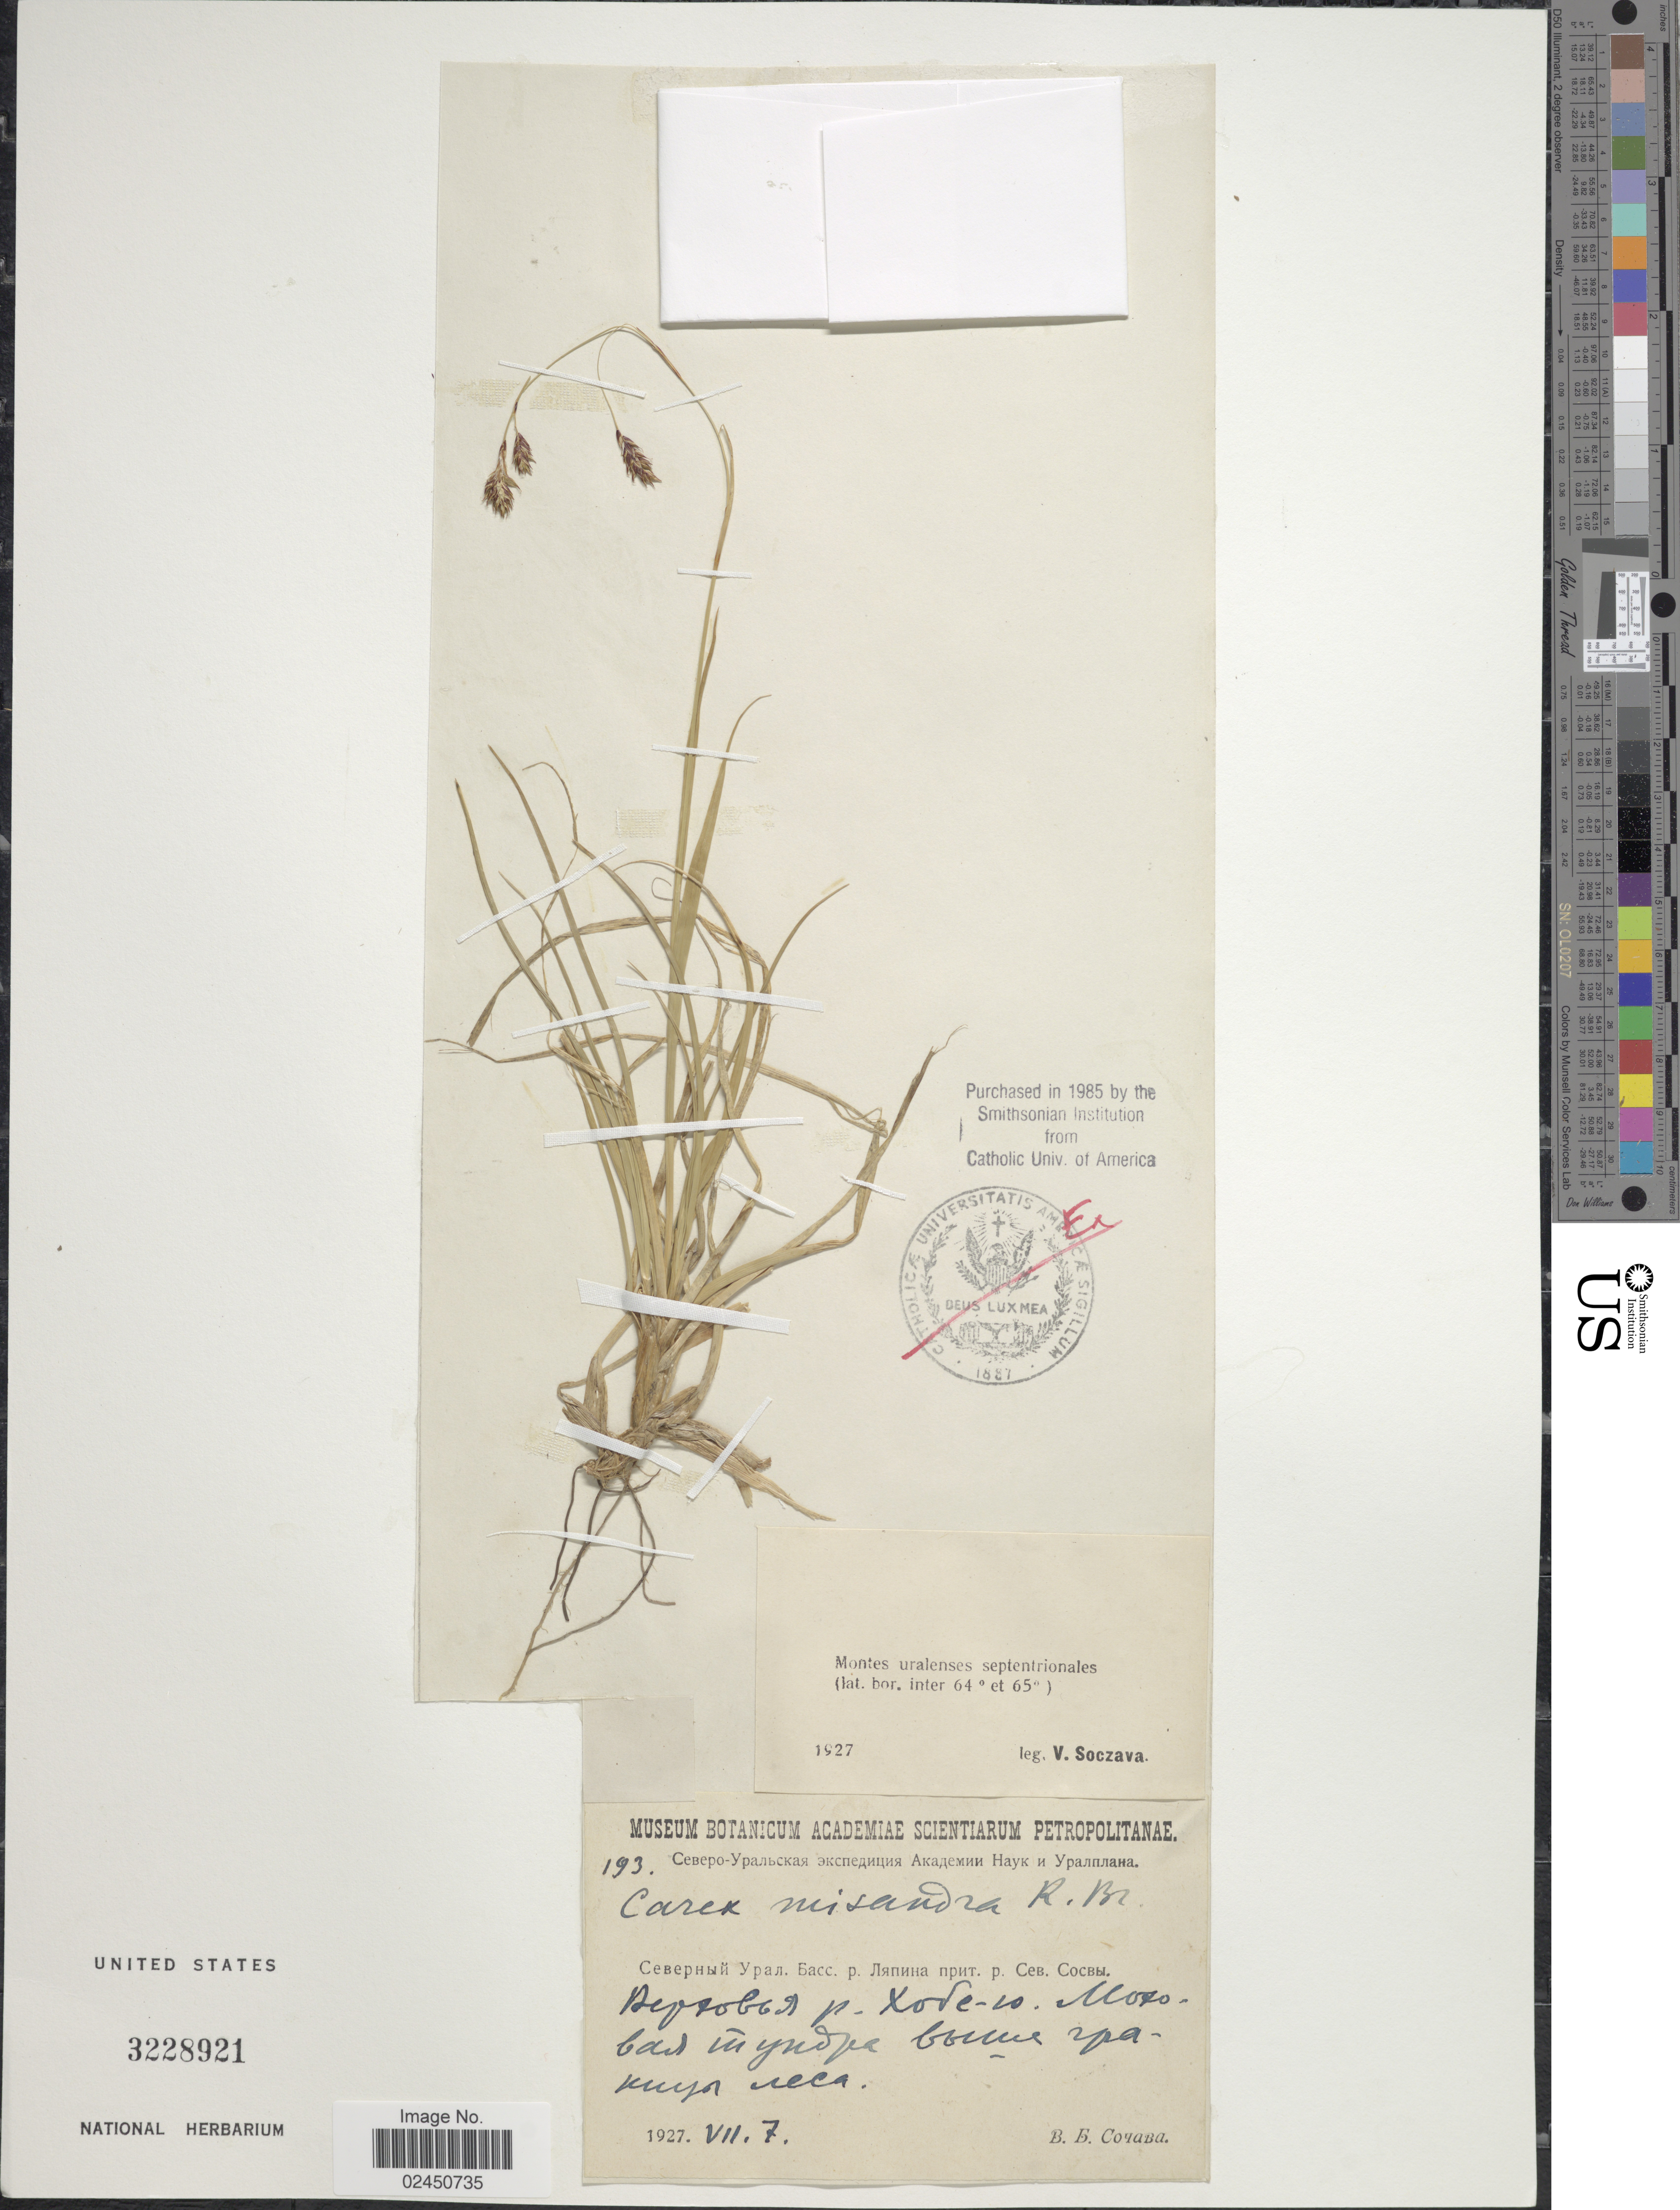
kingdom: Plantae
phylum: Tracheophyta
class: Liliopsida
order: Poales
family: Cyperaceae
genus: Carex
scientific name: Carex fuliginosa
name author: Schkuhr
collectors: V. Soczava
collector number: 193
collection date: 1927-07-07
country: Russian Federation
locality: Montes uralenses septentrionales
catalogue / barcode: US 3228921